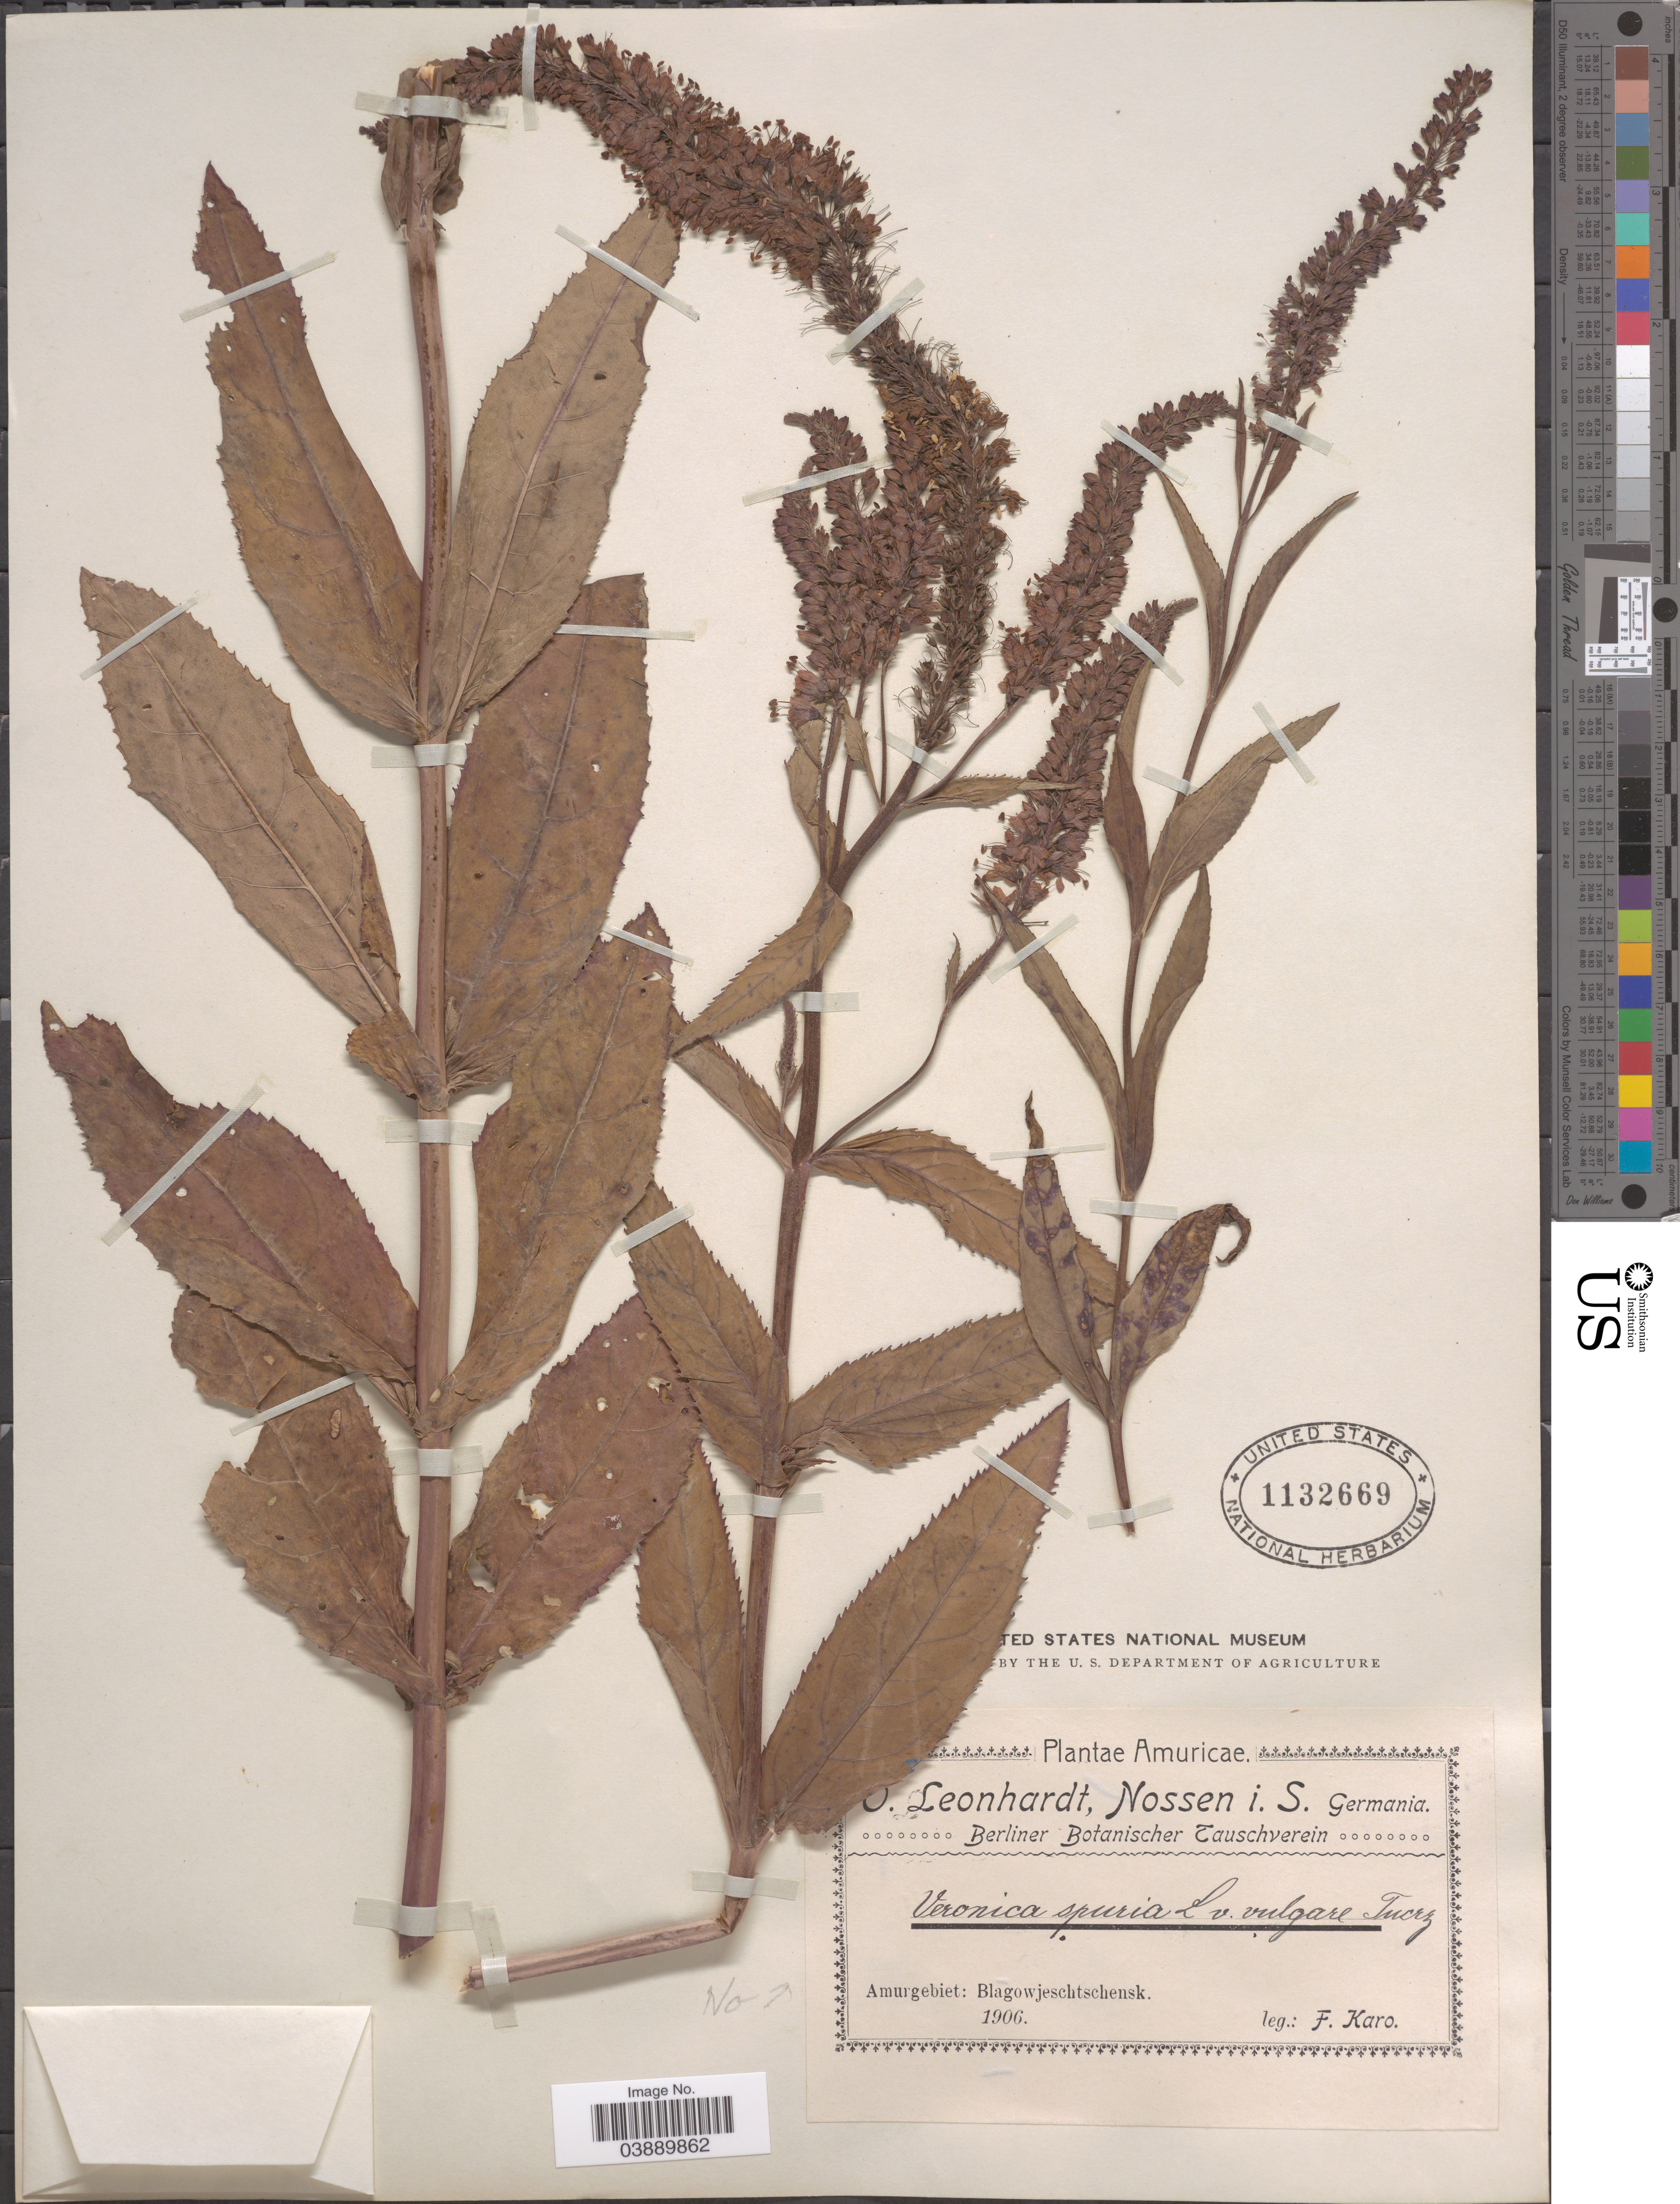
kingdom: Plantae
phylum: Tracheophyta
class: Magnoliopsida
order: Lamiales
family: Plantaginaceae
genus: Veronica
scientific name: Veronica (Pseudolysimachium) sp.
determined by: Albach, Dirk C.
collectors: F. Karo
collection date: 1906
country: Russian Federation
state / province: Amur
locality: Amurgebiet: Blagowjeschtschensk.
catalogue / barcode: US 1132669